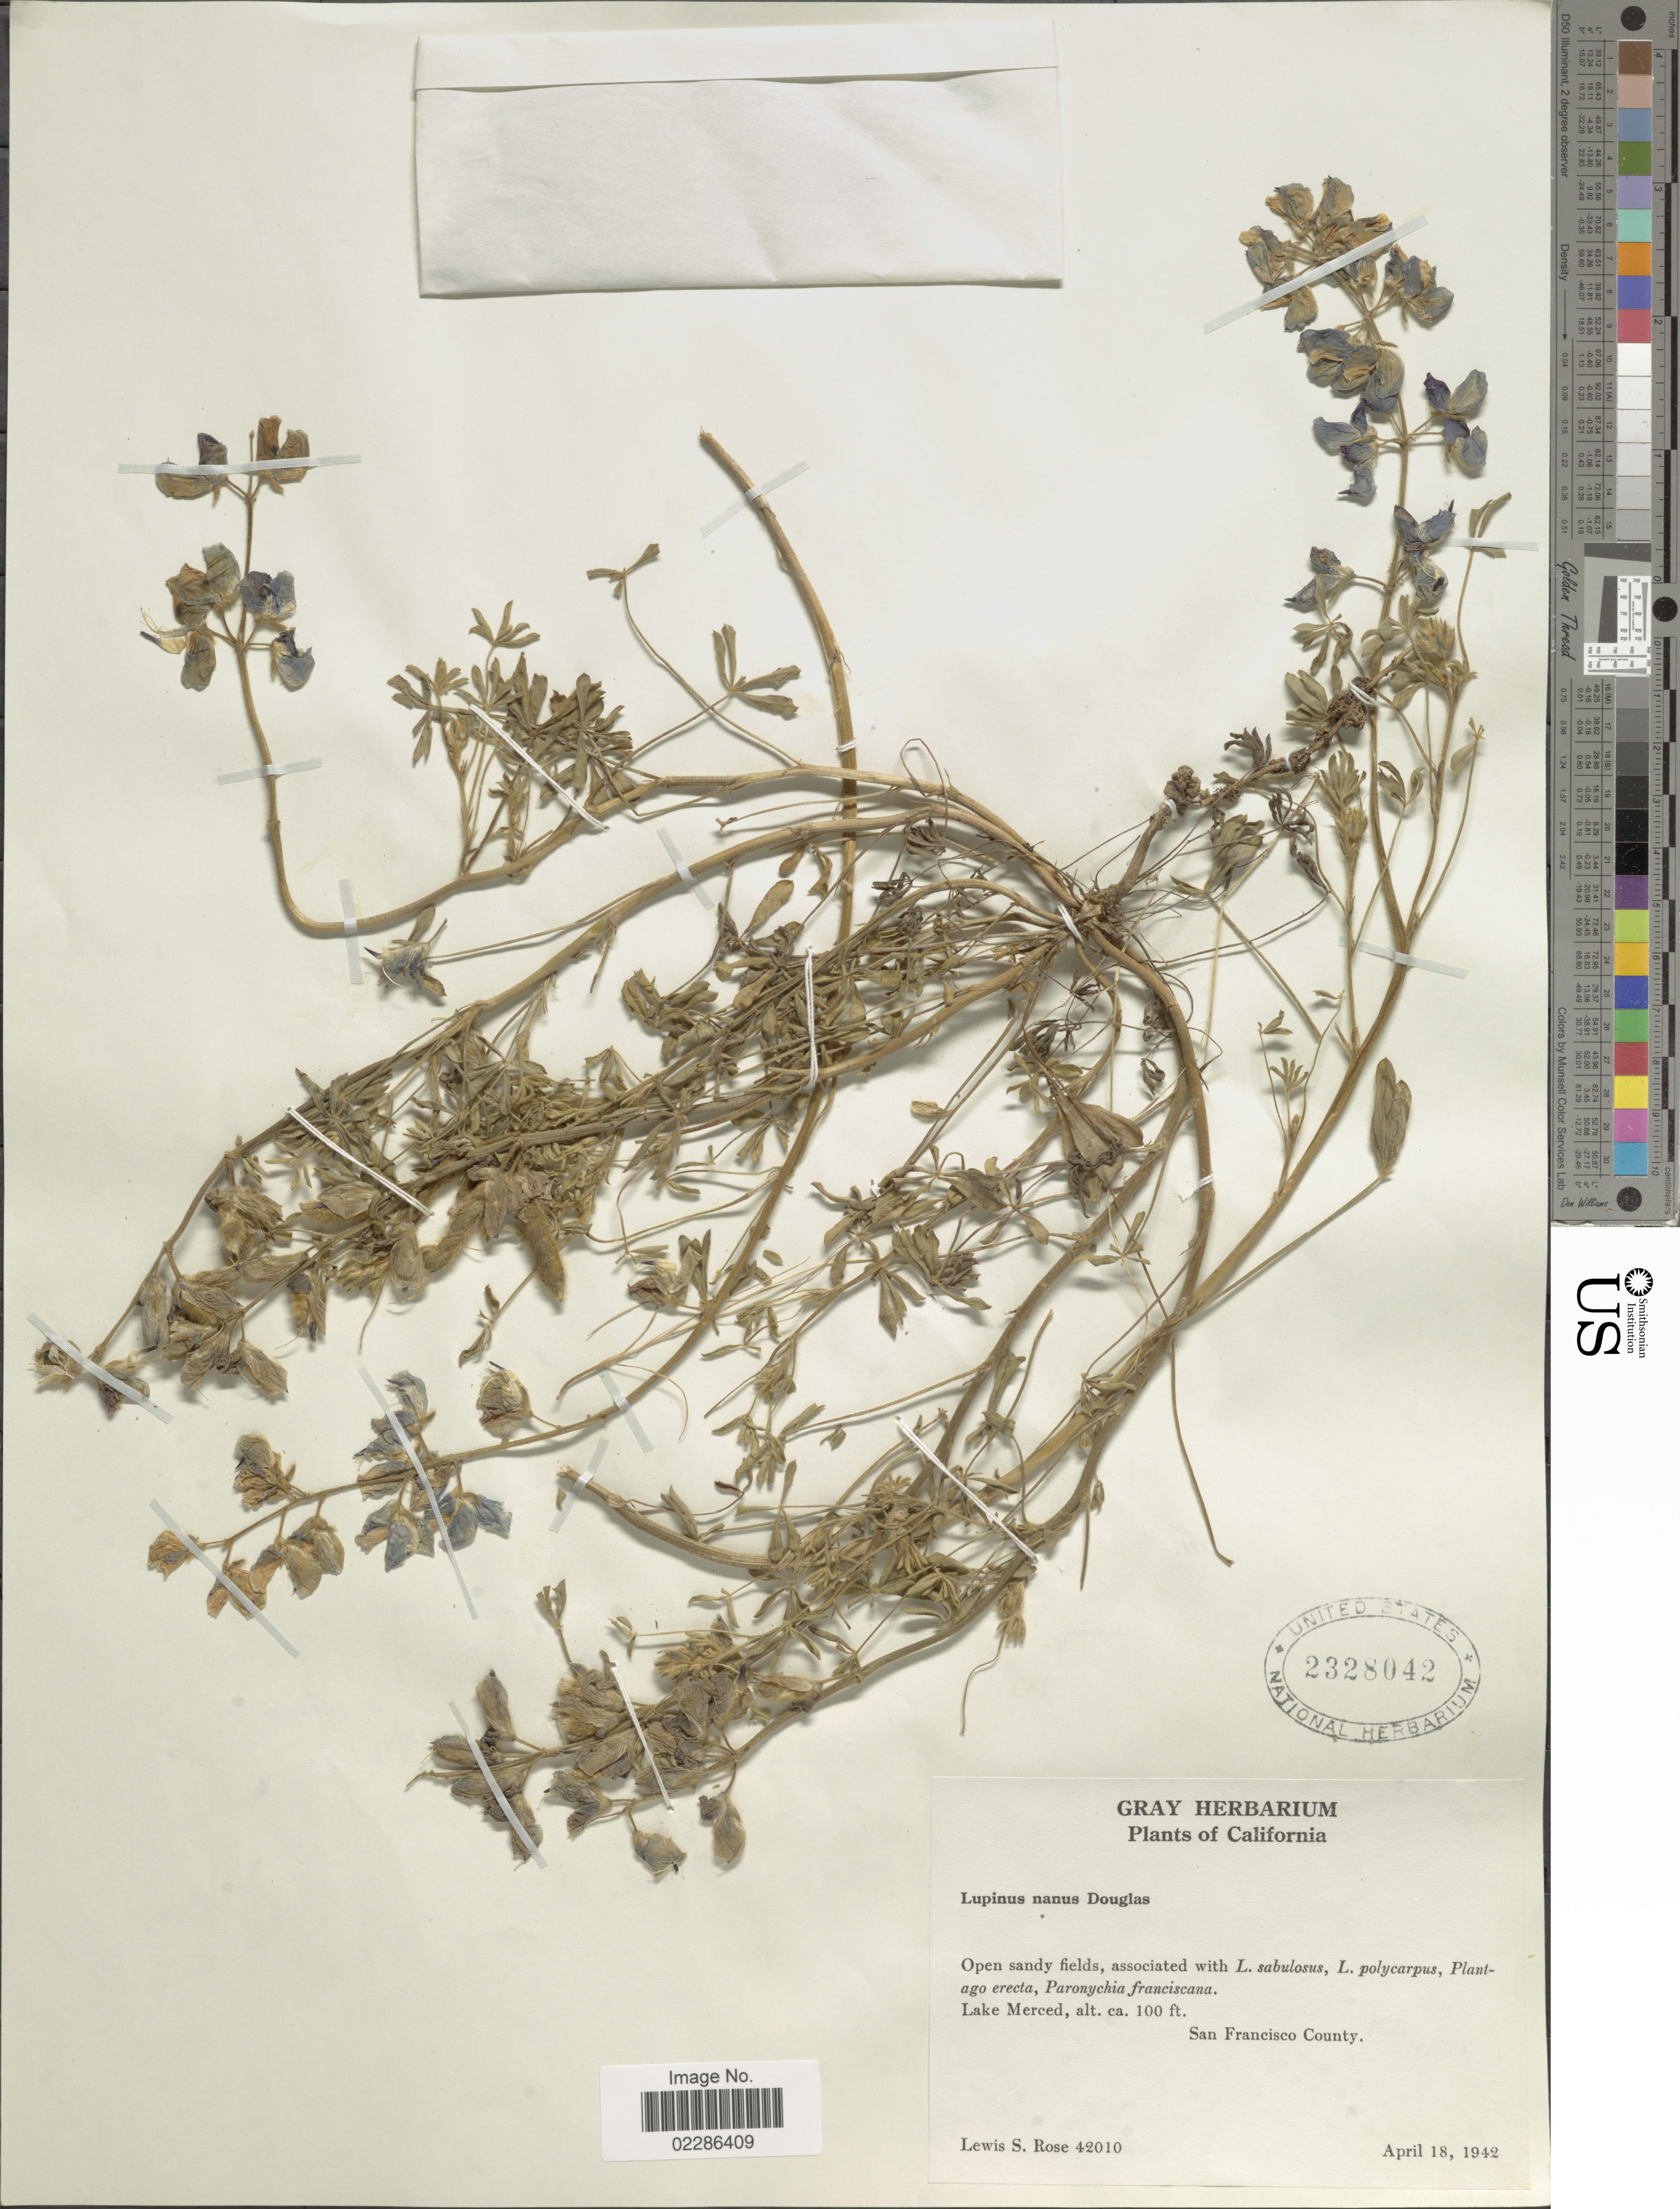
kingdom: Plantae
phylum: Tracheophyta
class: Magnoliopsida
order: Fabales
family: Fabaceae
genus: Lupinus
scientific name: Lupinus nanus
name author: Douglas ex Benth.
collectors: L. S. Rose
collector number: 42010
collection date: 1942-04-18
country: United States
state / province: California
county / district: San Francisco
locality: Open sandy fields, Lake Merced, San Francisco County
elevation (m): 30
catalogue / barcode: US 2328042